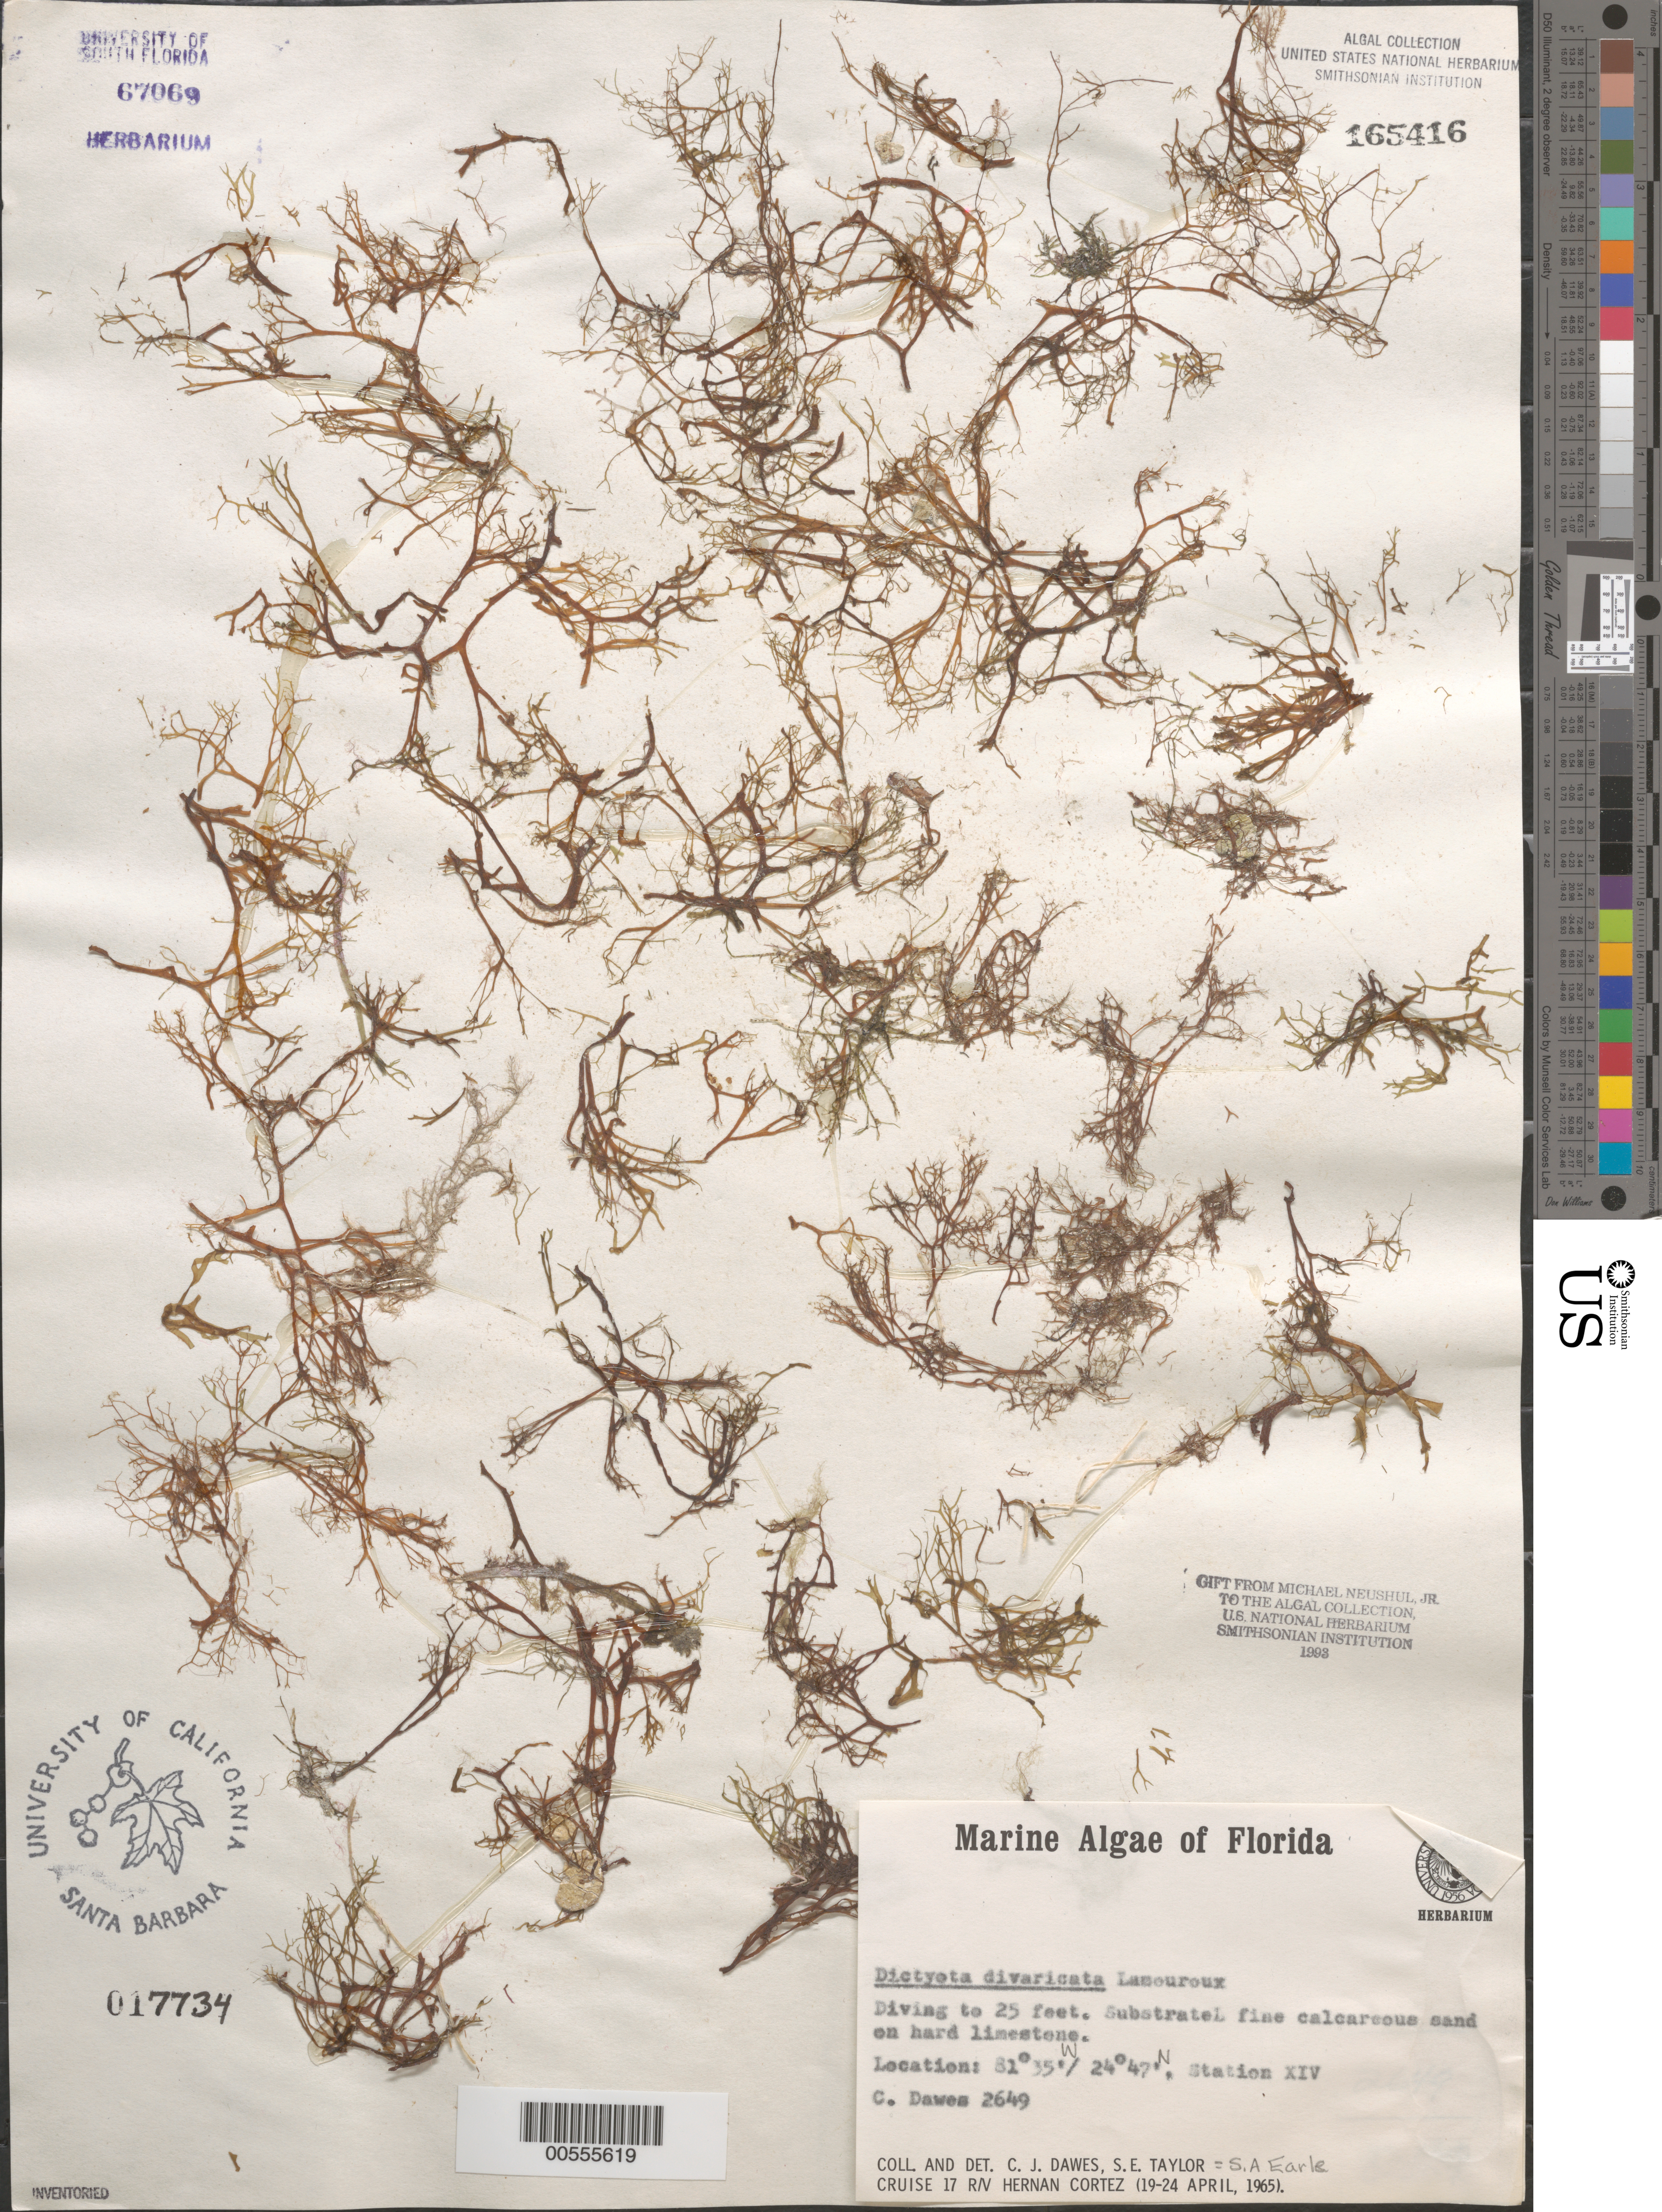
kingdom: Chromista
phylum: Ochrophyta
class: Phaeophyceae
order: Dictyotales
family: Dictyotaceae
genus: Dictyota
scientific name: Dictyota divaricata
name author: J.V.Lamouroux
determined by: Dawes, C. J.; Earle, S. A.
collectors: C. Dawes & S. A. Earle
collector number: CJD 2649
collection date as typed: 19 Apr 1965 to 24 Apr 1965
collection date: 1965-04-19/1965-04-24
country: United States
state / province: Florida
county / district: Monroe County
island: Florida Keys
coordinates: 24 47' N, 81 35' W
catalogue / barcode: US 165416